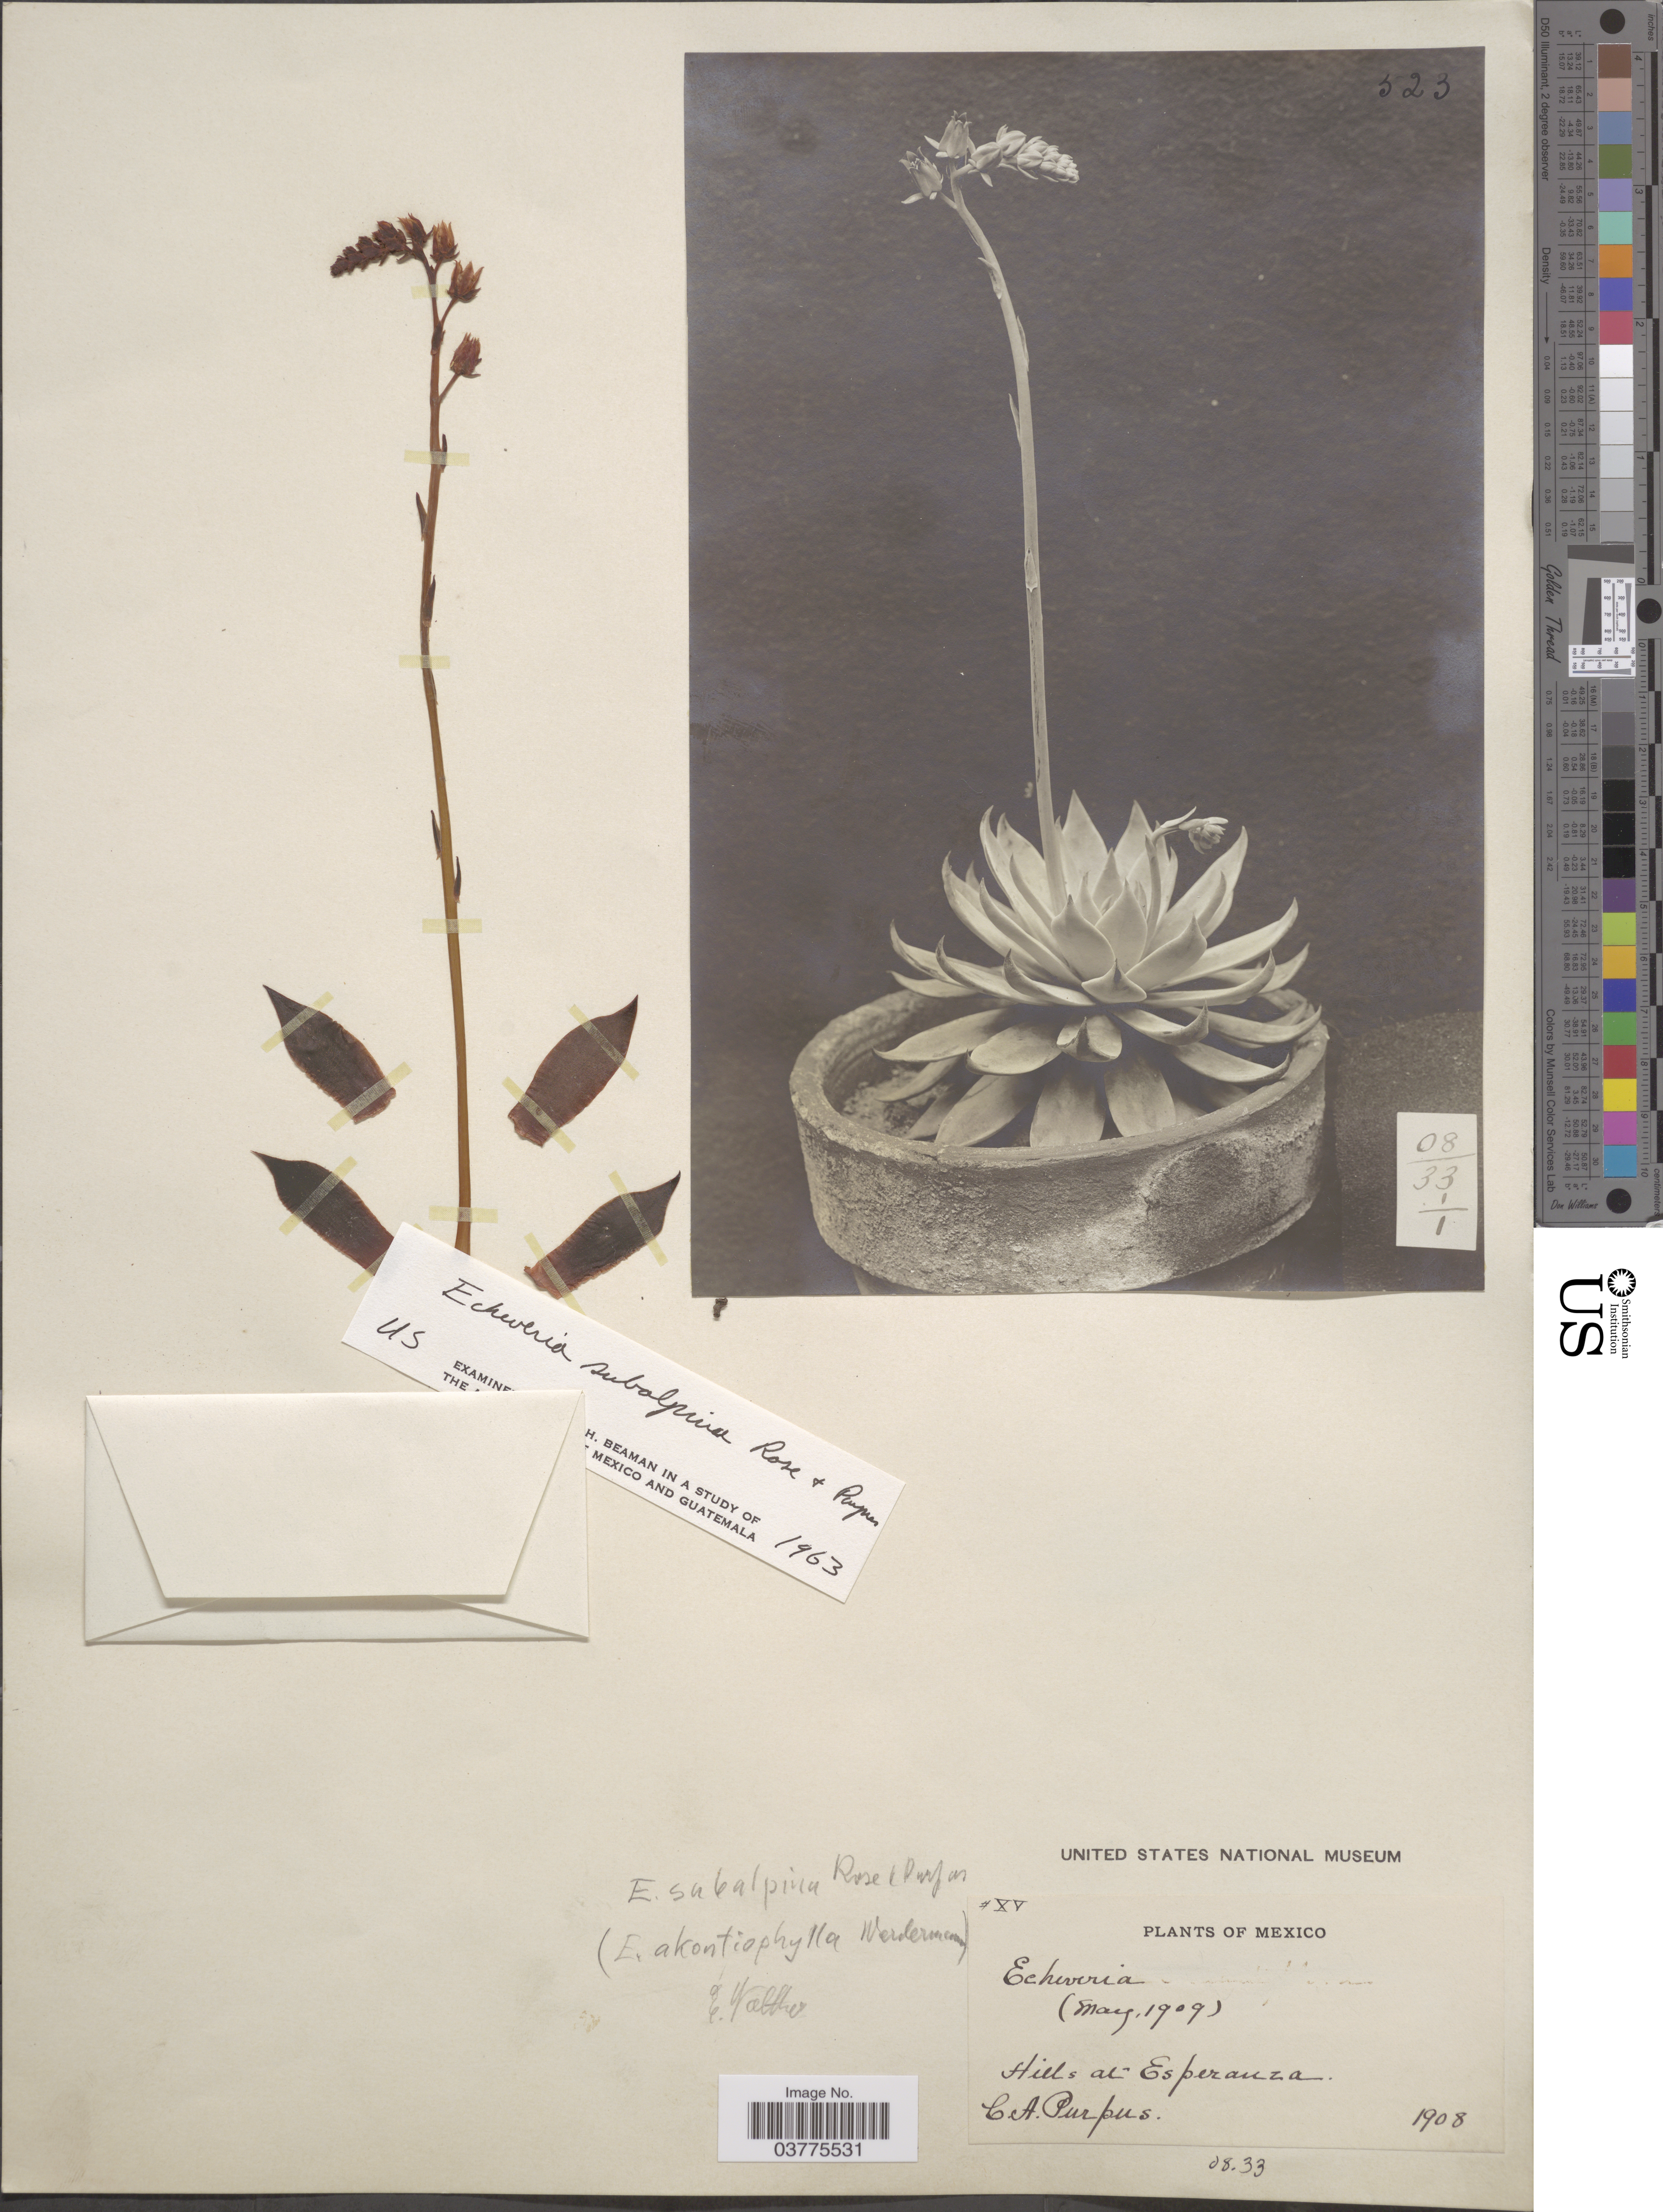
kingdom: Plantae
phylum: Tracheophyta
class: Magnoliopsida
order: Saxifragales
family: Crassulaceae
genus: Echeveria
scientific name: Echeveria subalpina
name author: Rose & Purpus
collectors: C. A. Purpus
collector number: XV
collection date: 1908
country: Mexico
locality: Hills at Esperanza.